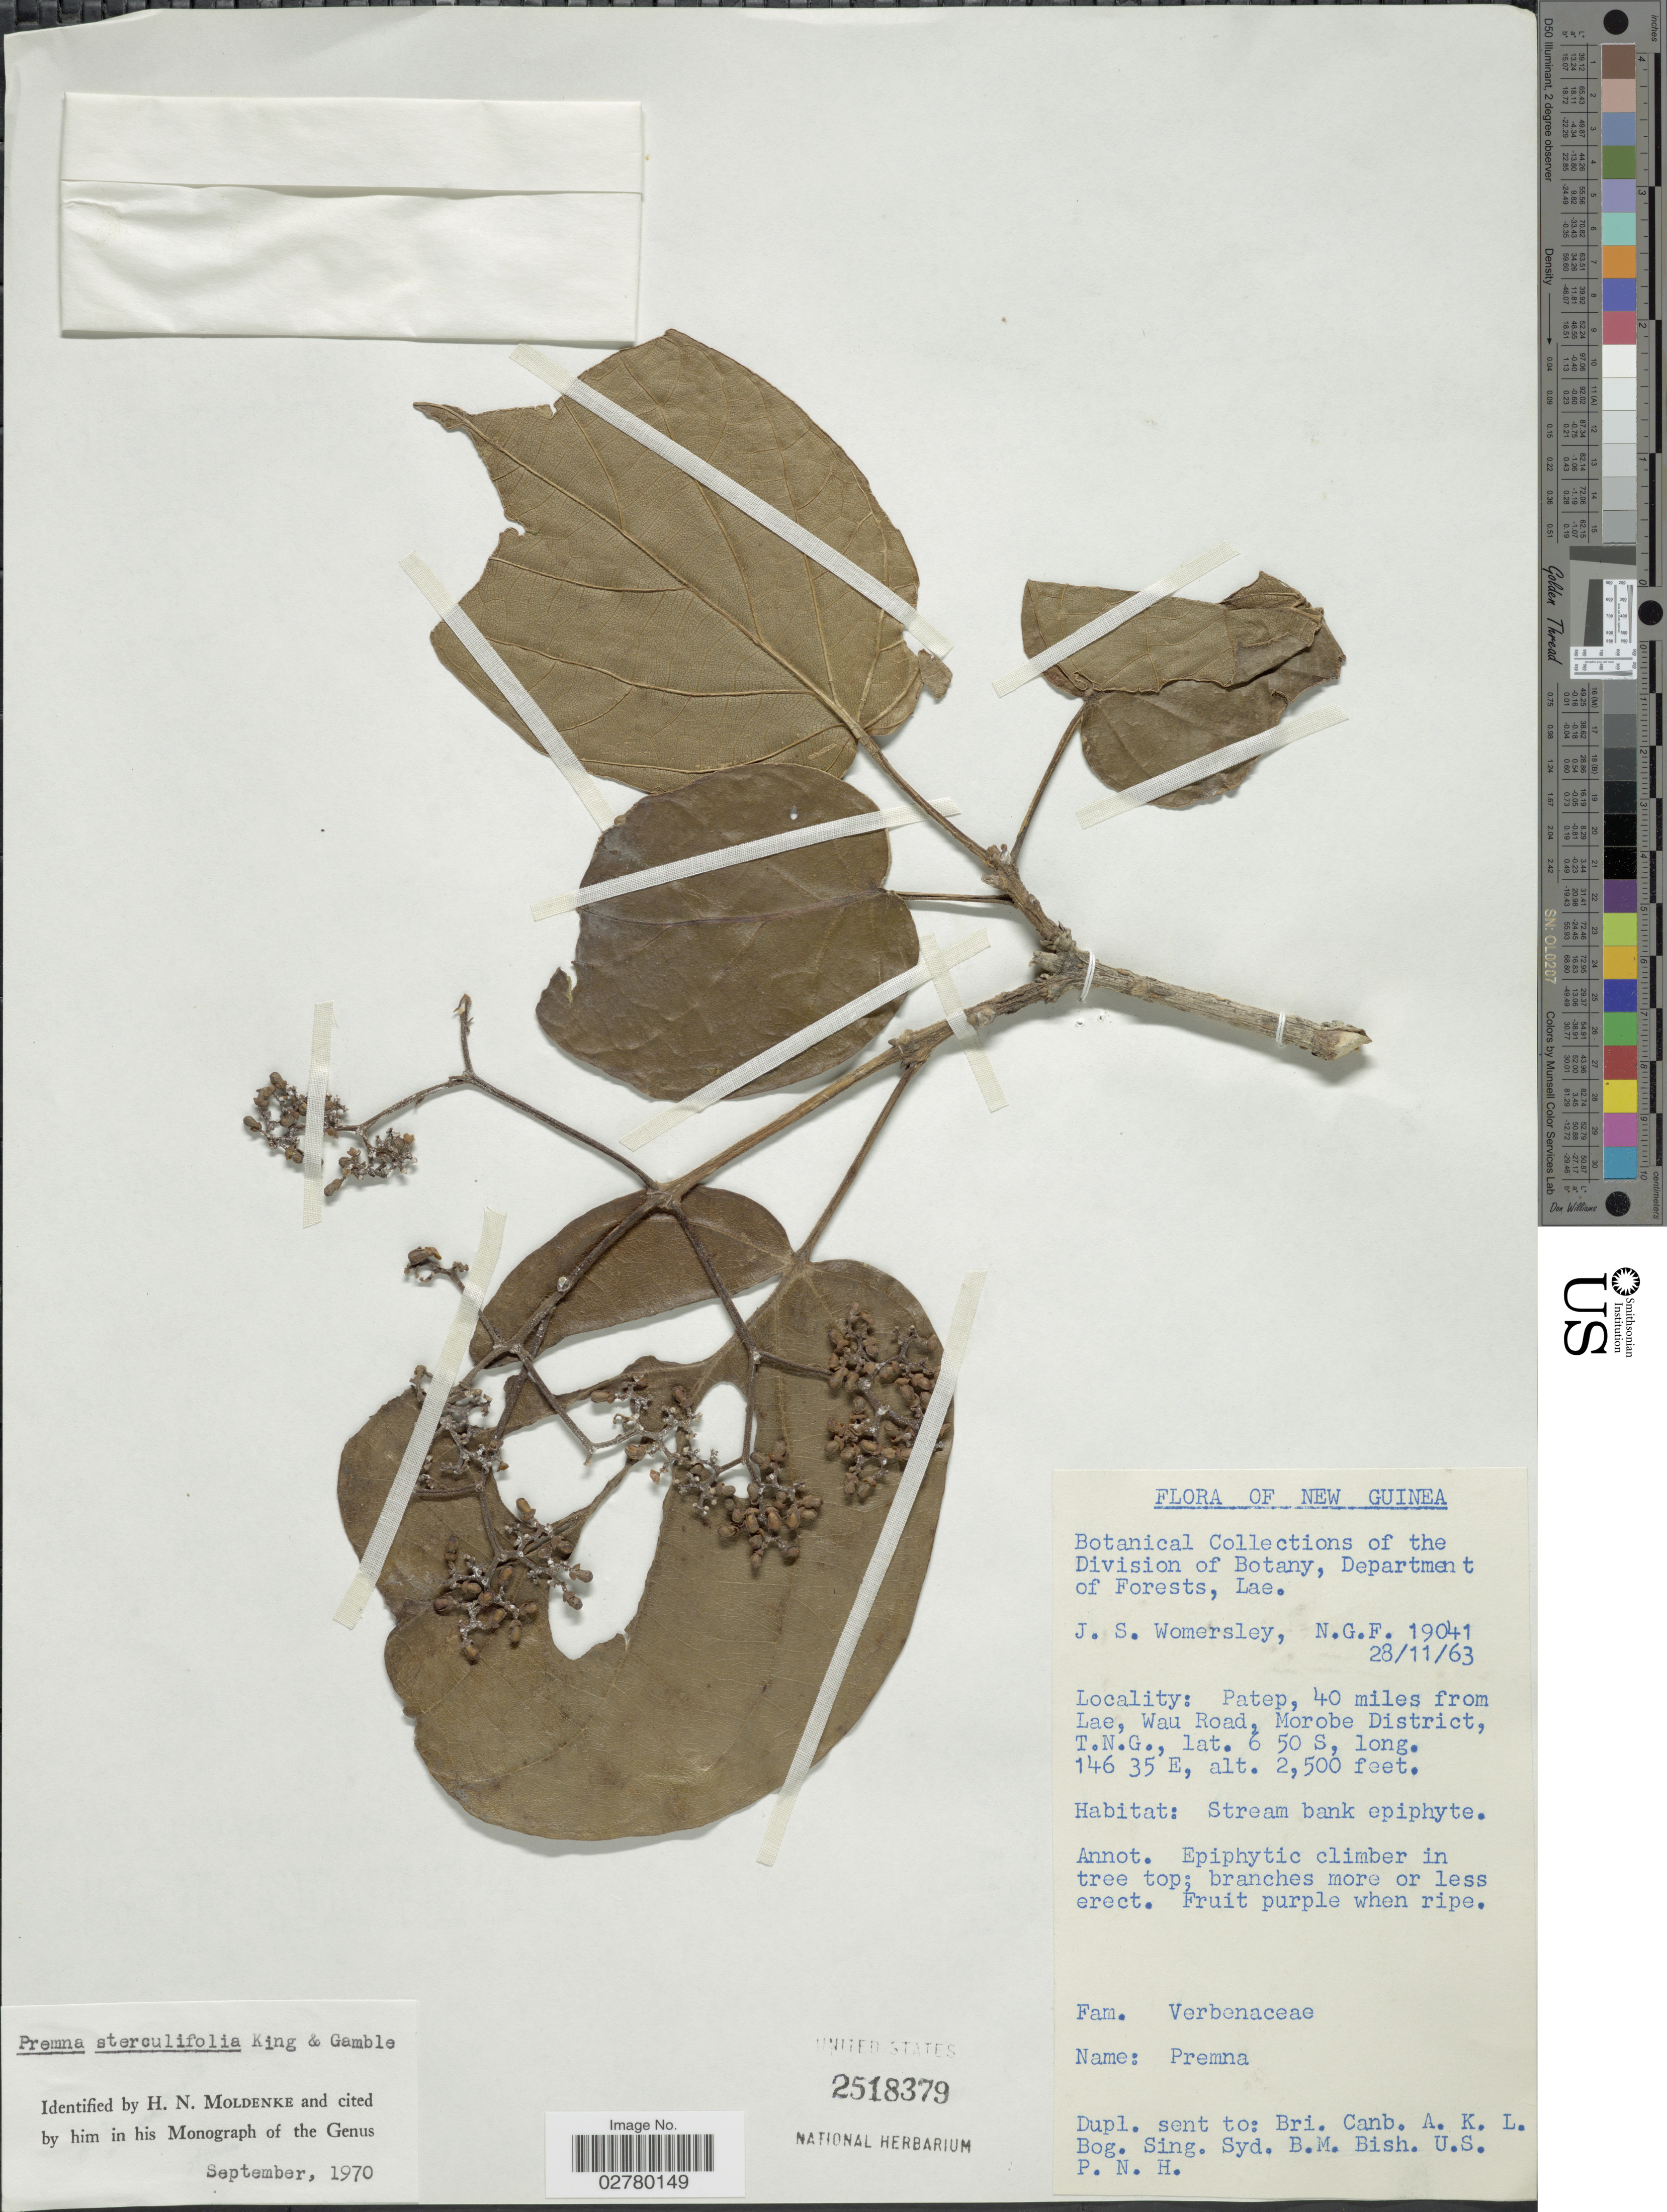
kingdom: Plantae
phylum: Tracheophyta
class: Magnoliopsida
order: Lamiales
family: Lamiaceae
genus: Premna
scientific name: Premna sterculiifolia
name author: King & Gamble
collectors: J. S. Womersley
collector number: N.G.F.19041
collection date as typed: Transcribed d/m/y: 28/11/63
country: Papua New Guinea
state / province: Morobe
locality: New Guinea. Patep, 40 miles from Lae, Wau Road, Morobe District, T.N.G.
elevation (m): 762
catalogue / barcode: US 2518379